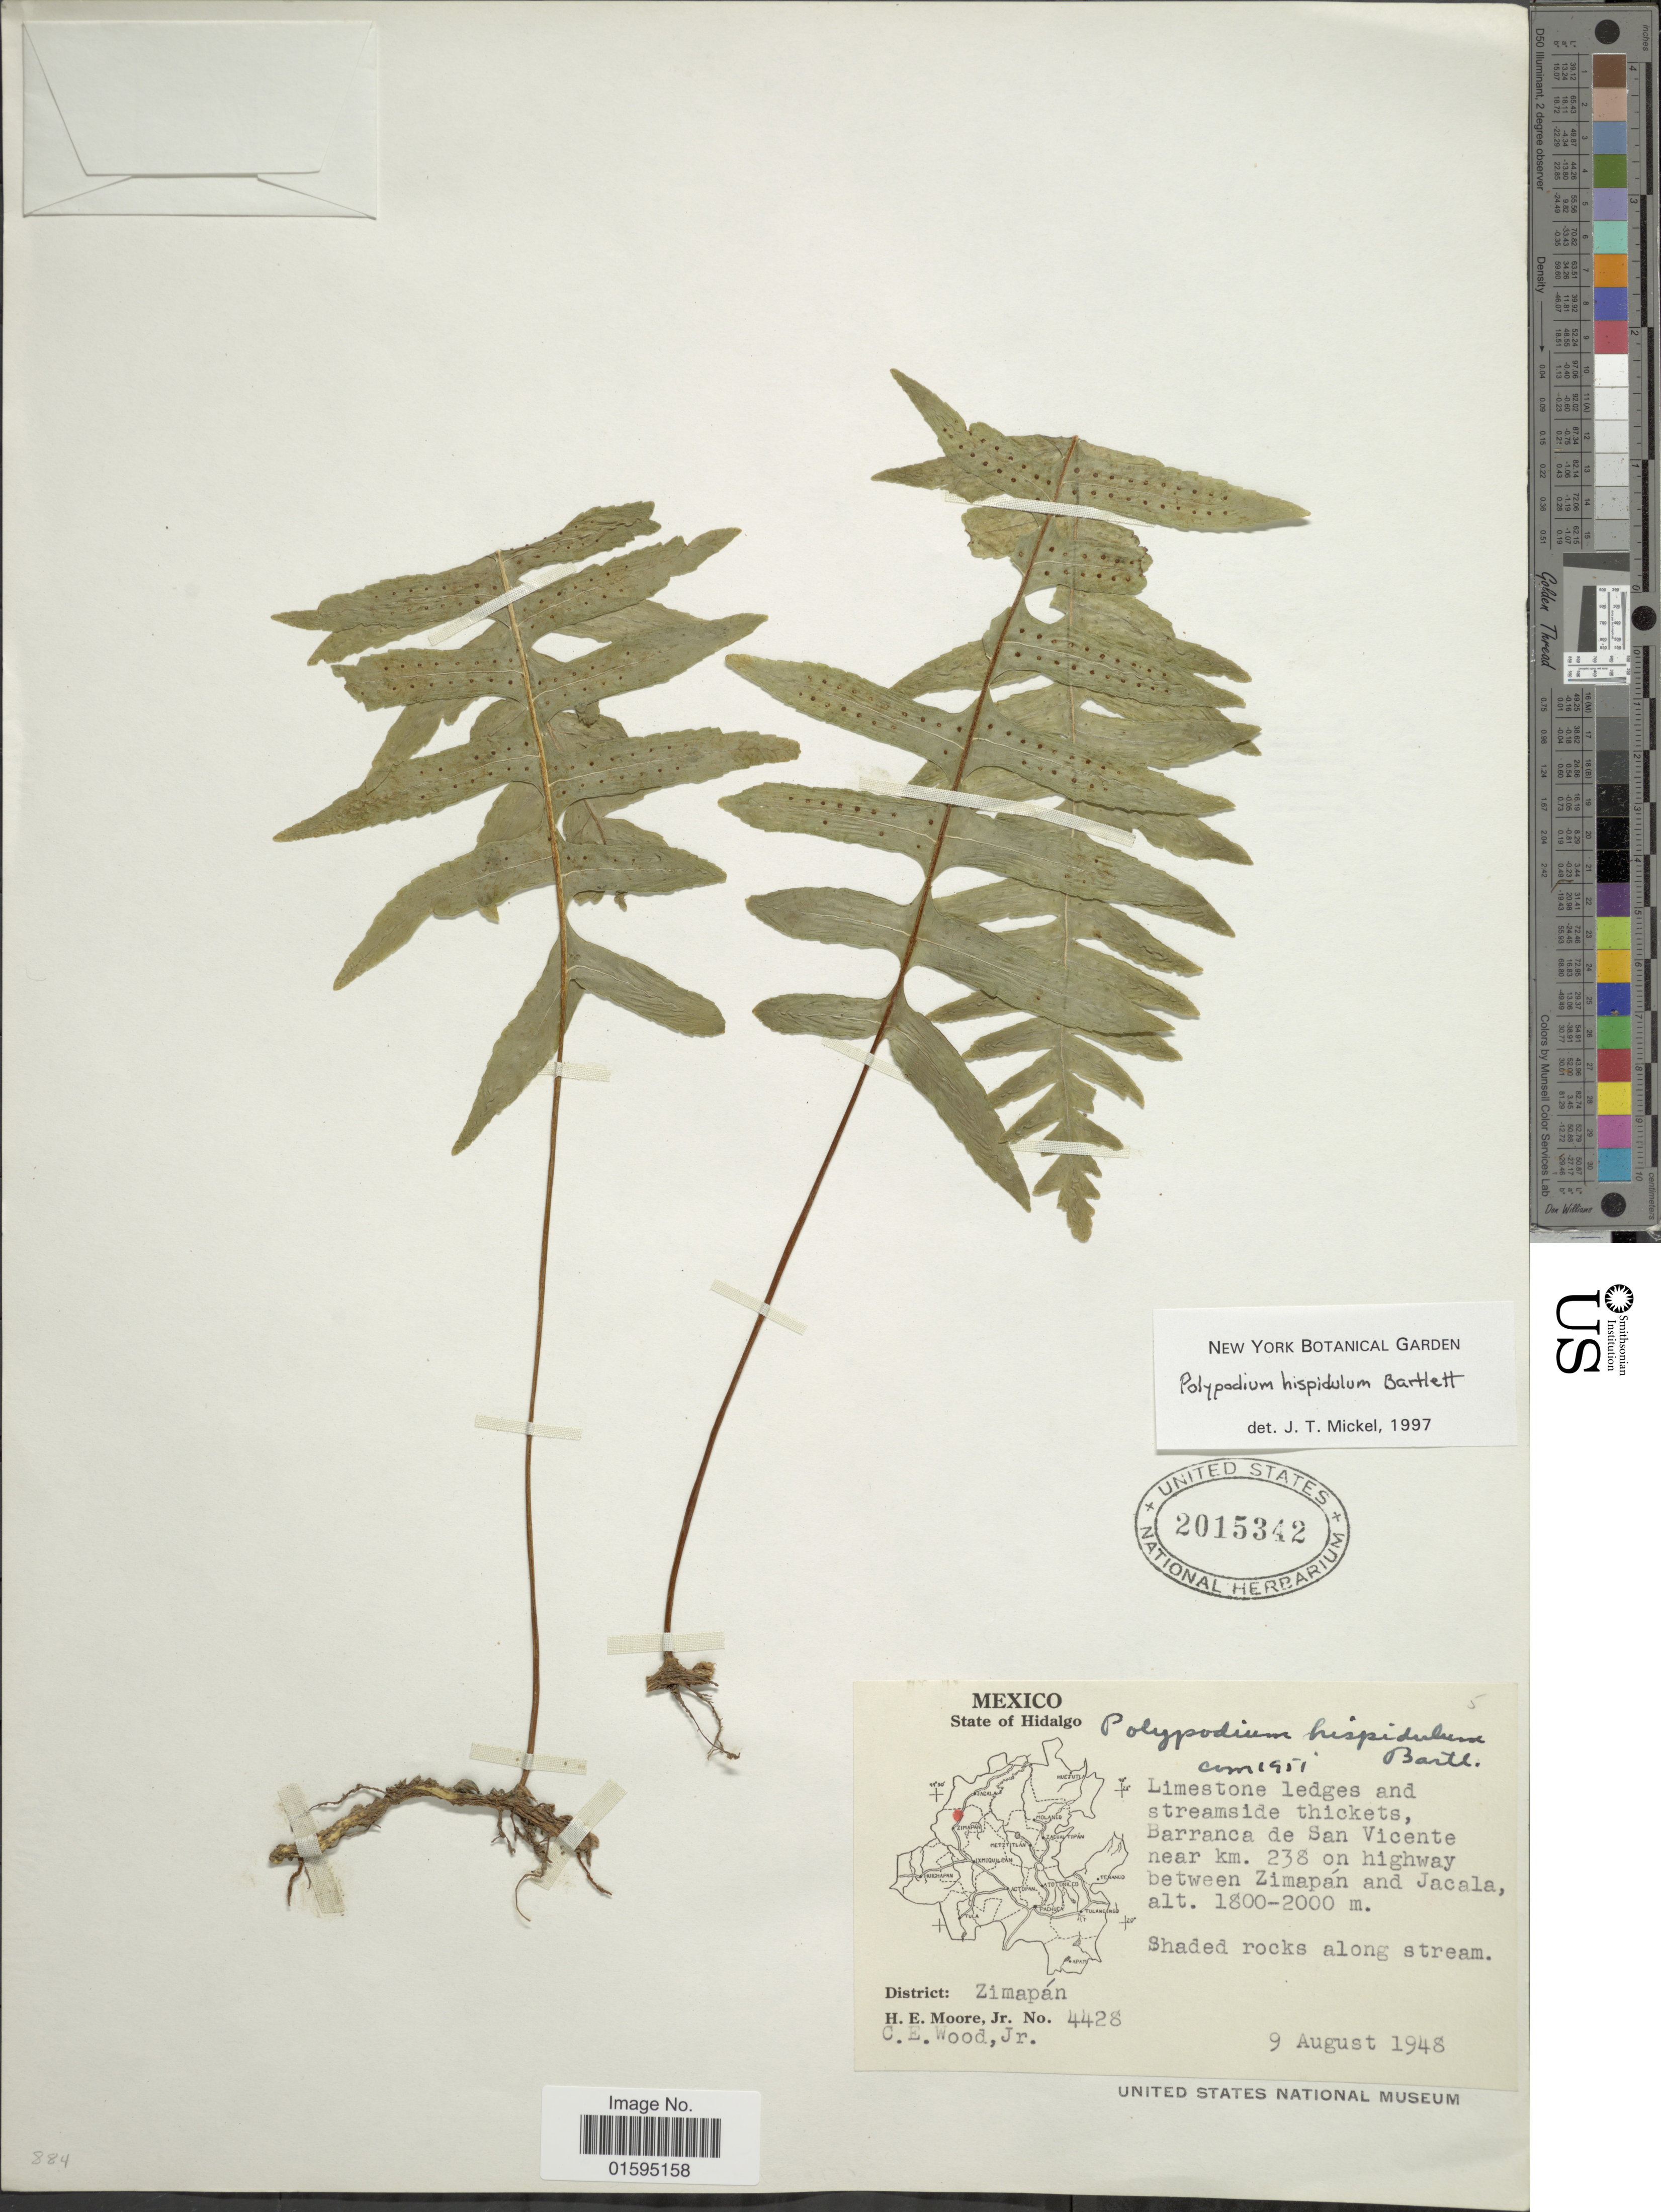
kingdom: Plantae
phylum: Tracheophyta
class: Polypodiopsida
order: Polypodiales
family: Polypodiaceae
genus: Polypodium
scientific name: Polypodium hispidulum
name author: Bartlett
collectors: H. E. Moore & C. Wood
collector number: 4428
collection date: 1948-08-09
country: Mexico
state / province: Hidalgo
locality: Limestone ledges and streamside thickets, Barranca de San Vicente near km. 238 on highway between Zimapán and Jacala, District: Zimapán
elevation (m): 1800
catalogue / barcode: US 2015342